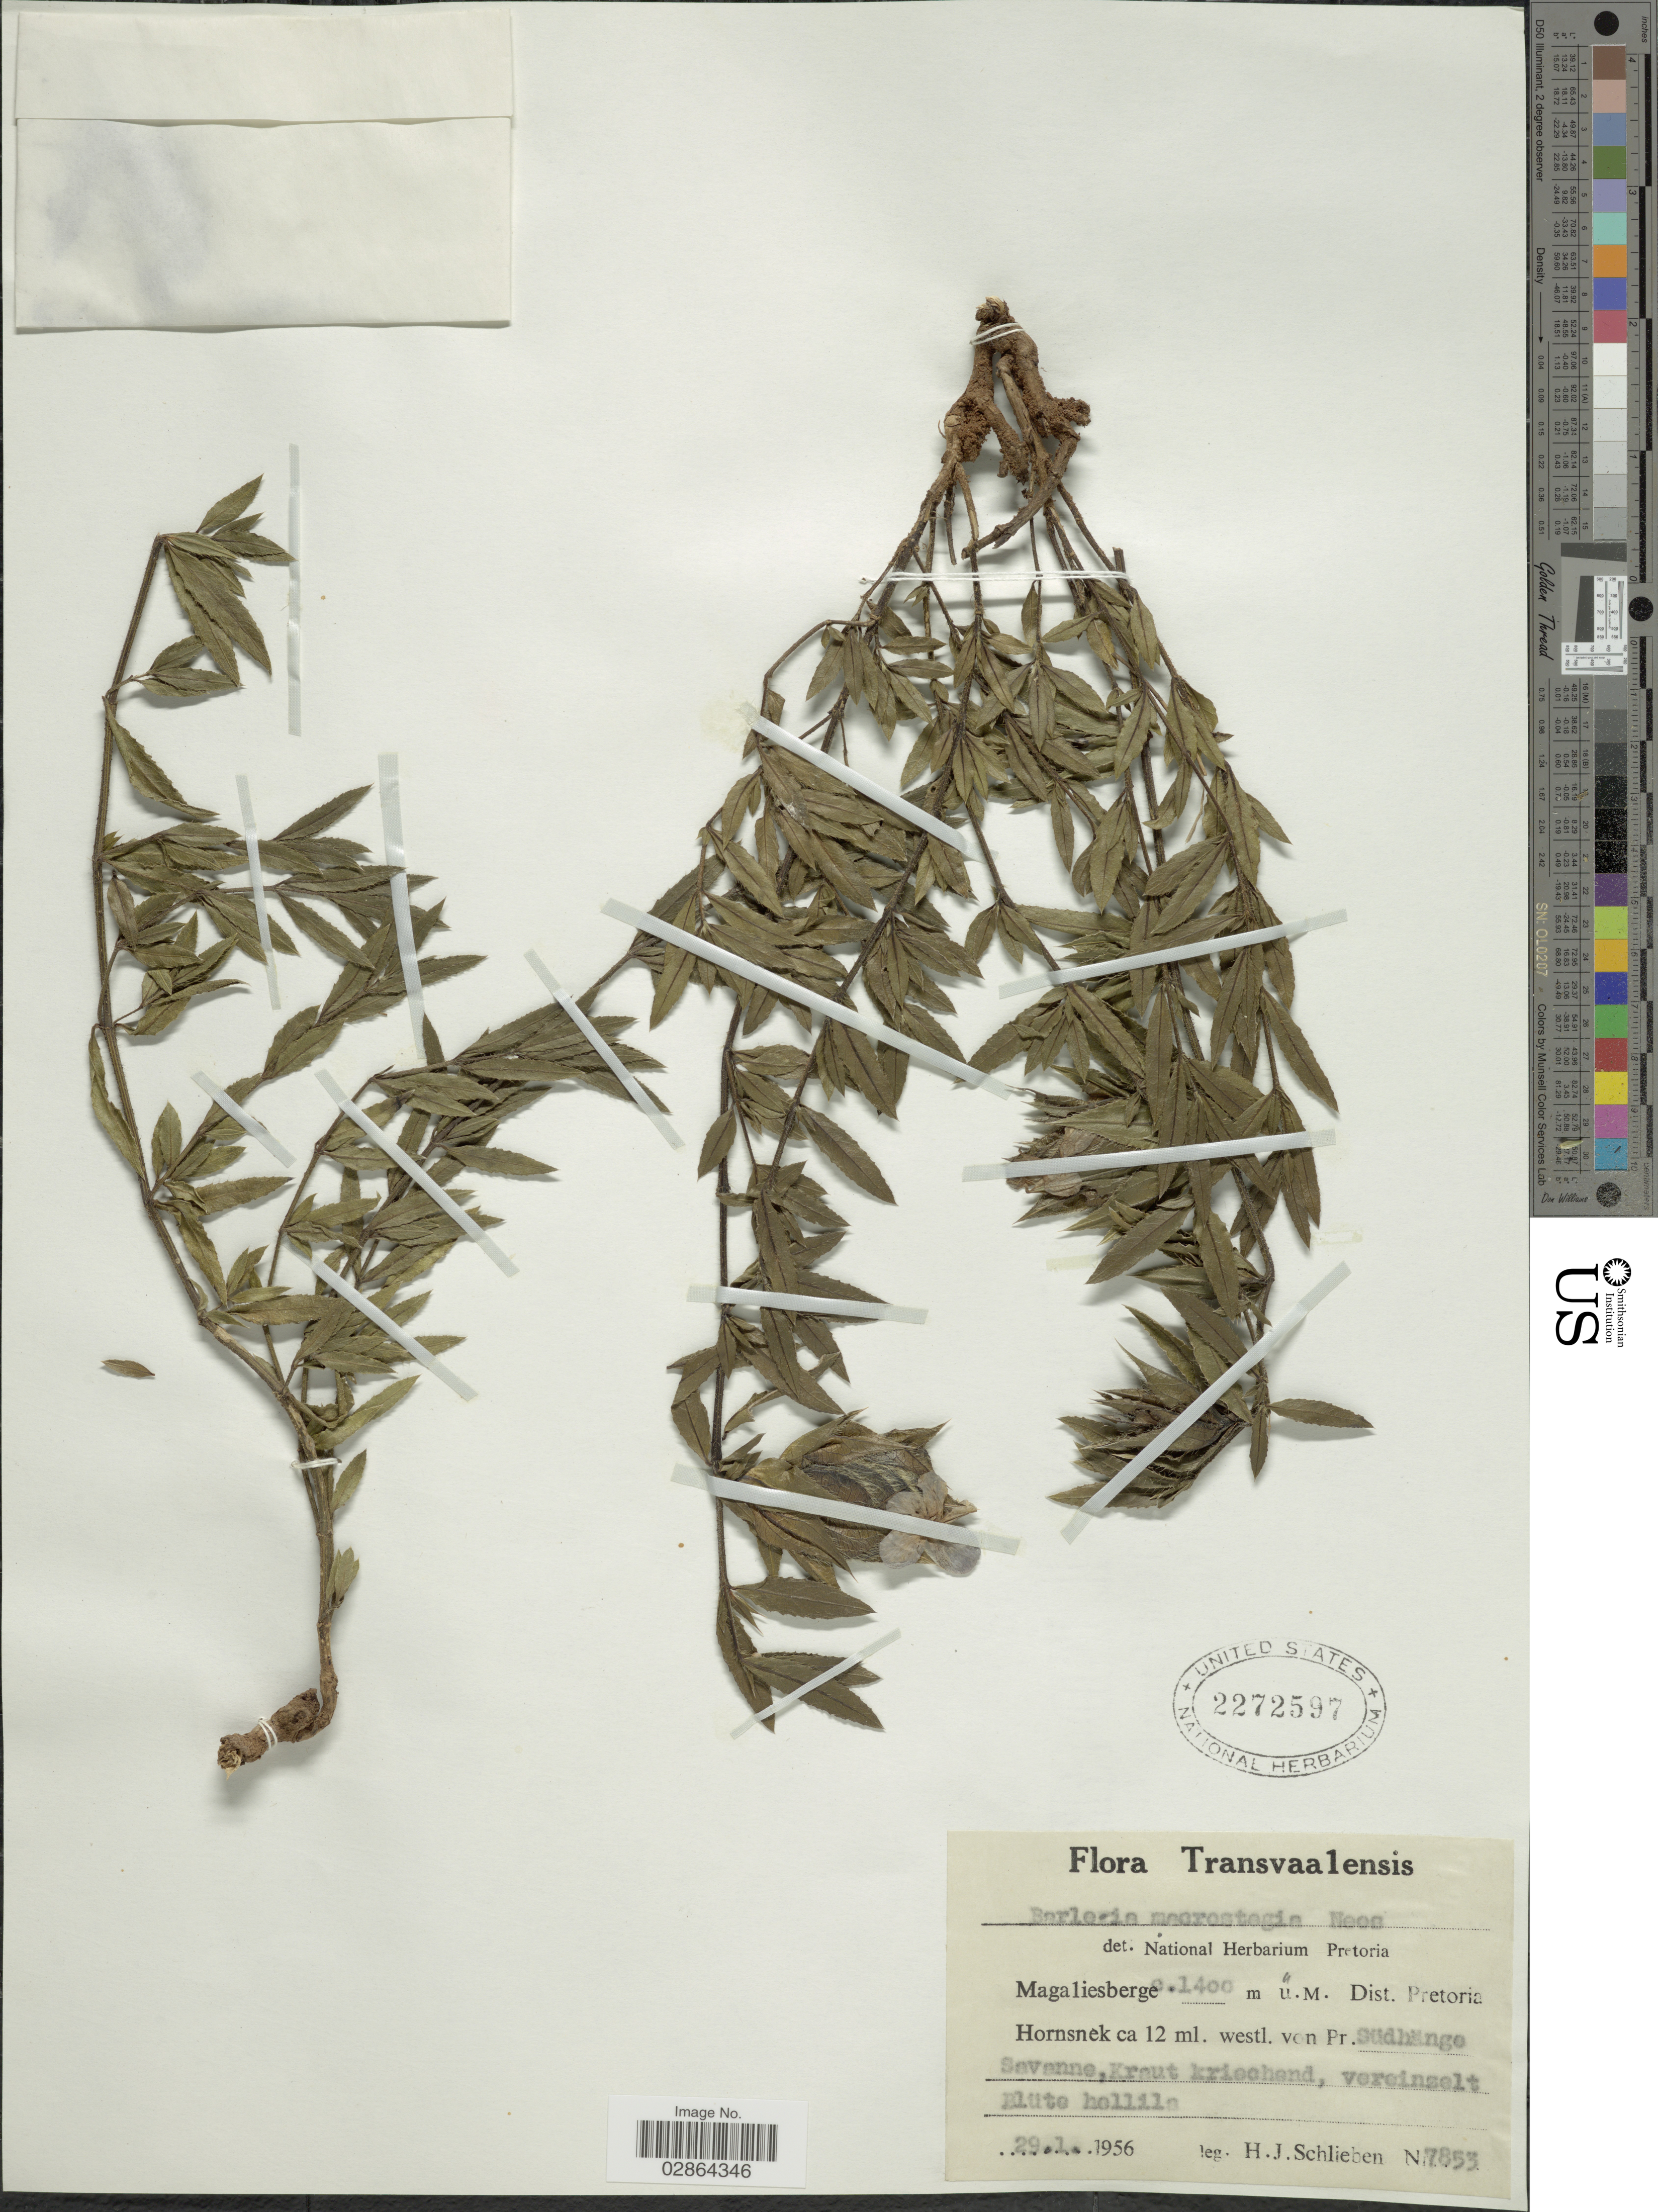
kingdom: Plantae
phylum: Tracheophyta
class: Magnoliopsida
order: Lamiales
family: Acanthaceae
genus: Barleria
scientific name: Barleria macrostegia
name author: Nees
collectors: H. J. Schlieben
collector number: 7853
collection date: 1956-01-29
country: South Africa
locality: Transvaalensis. Magaliesberge. Dist. Pretoria Hornsnek ca 12 ml westl. von Pr. Südhange Savanne, Kraut kriechand.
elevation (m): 1400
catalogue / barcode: US 2272597